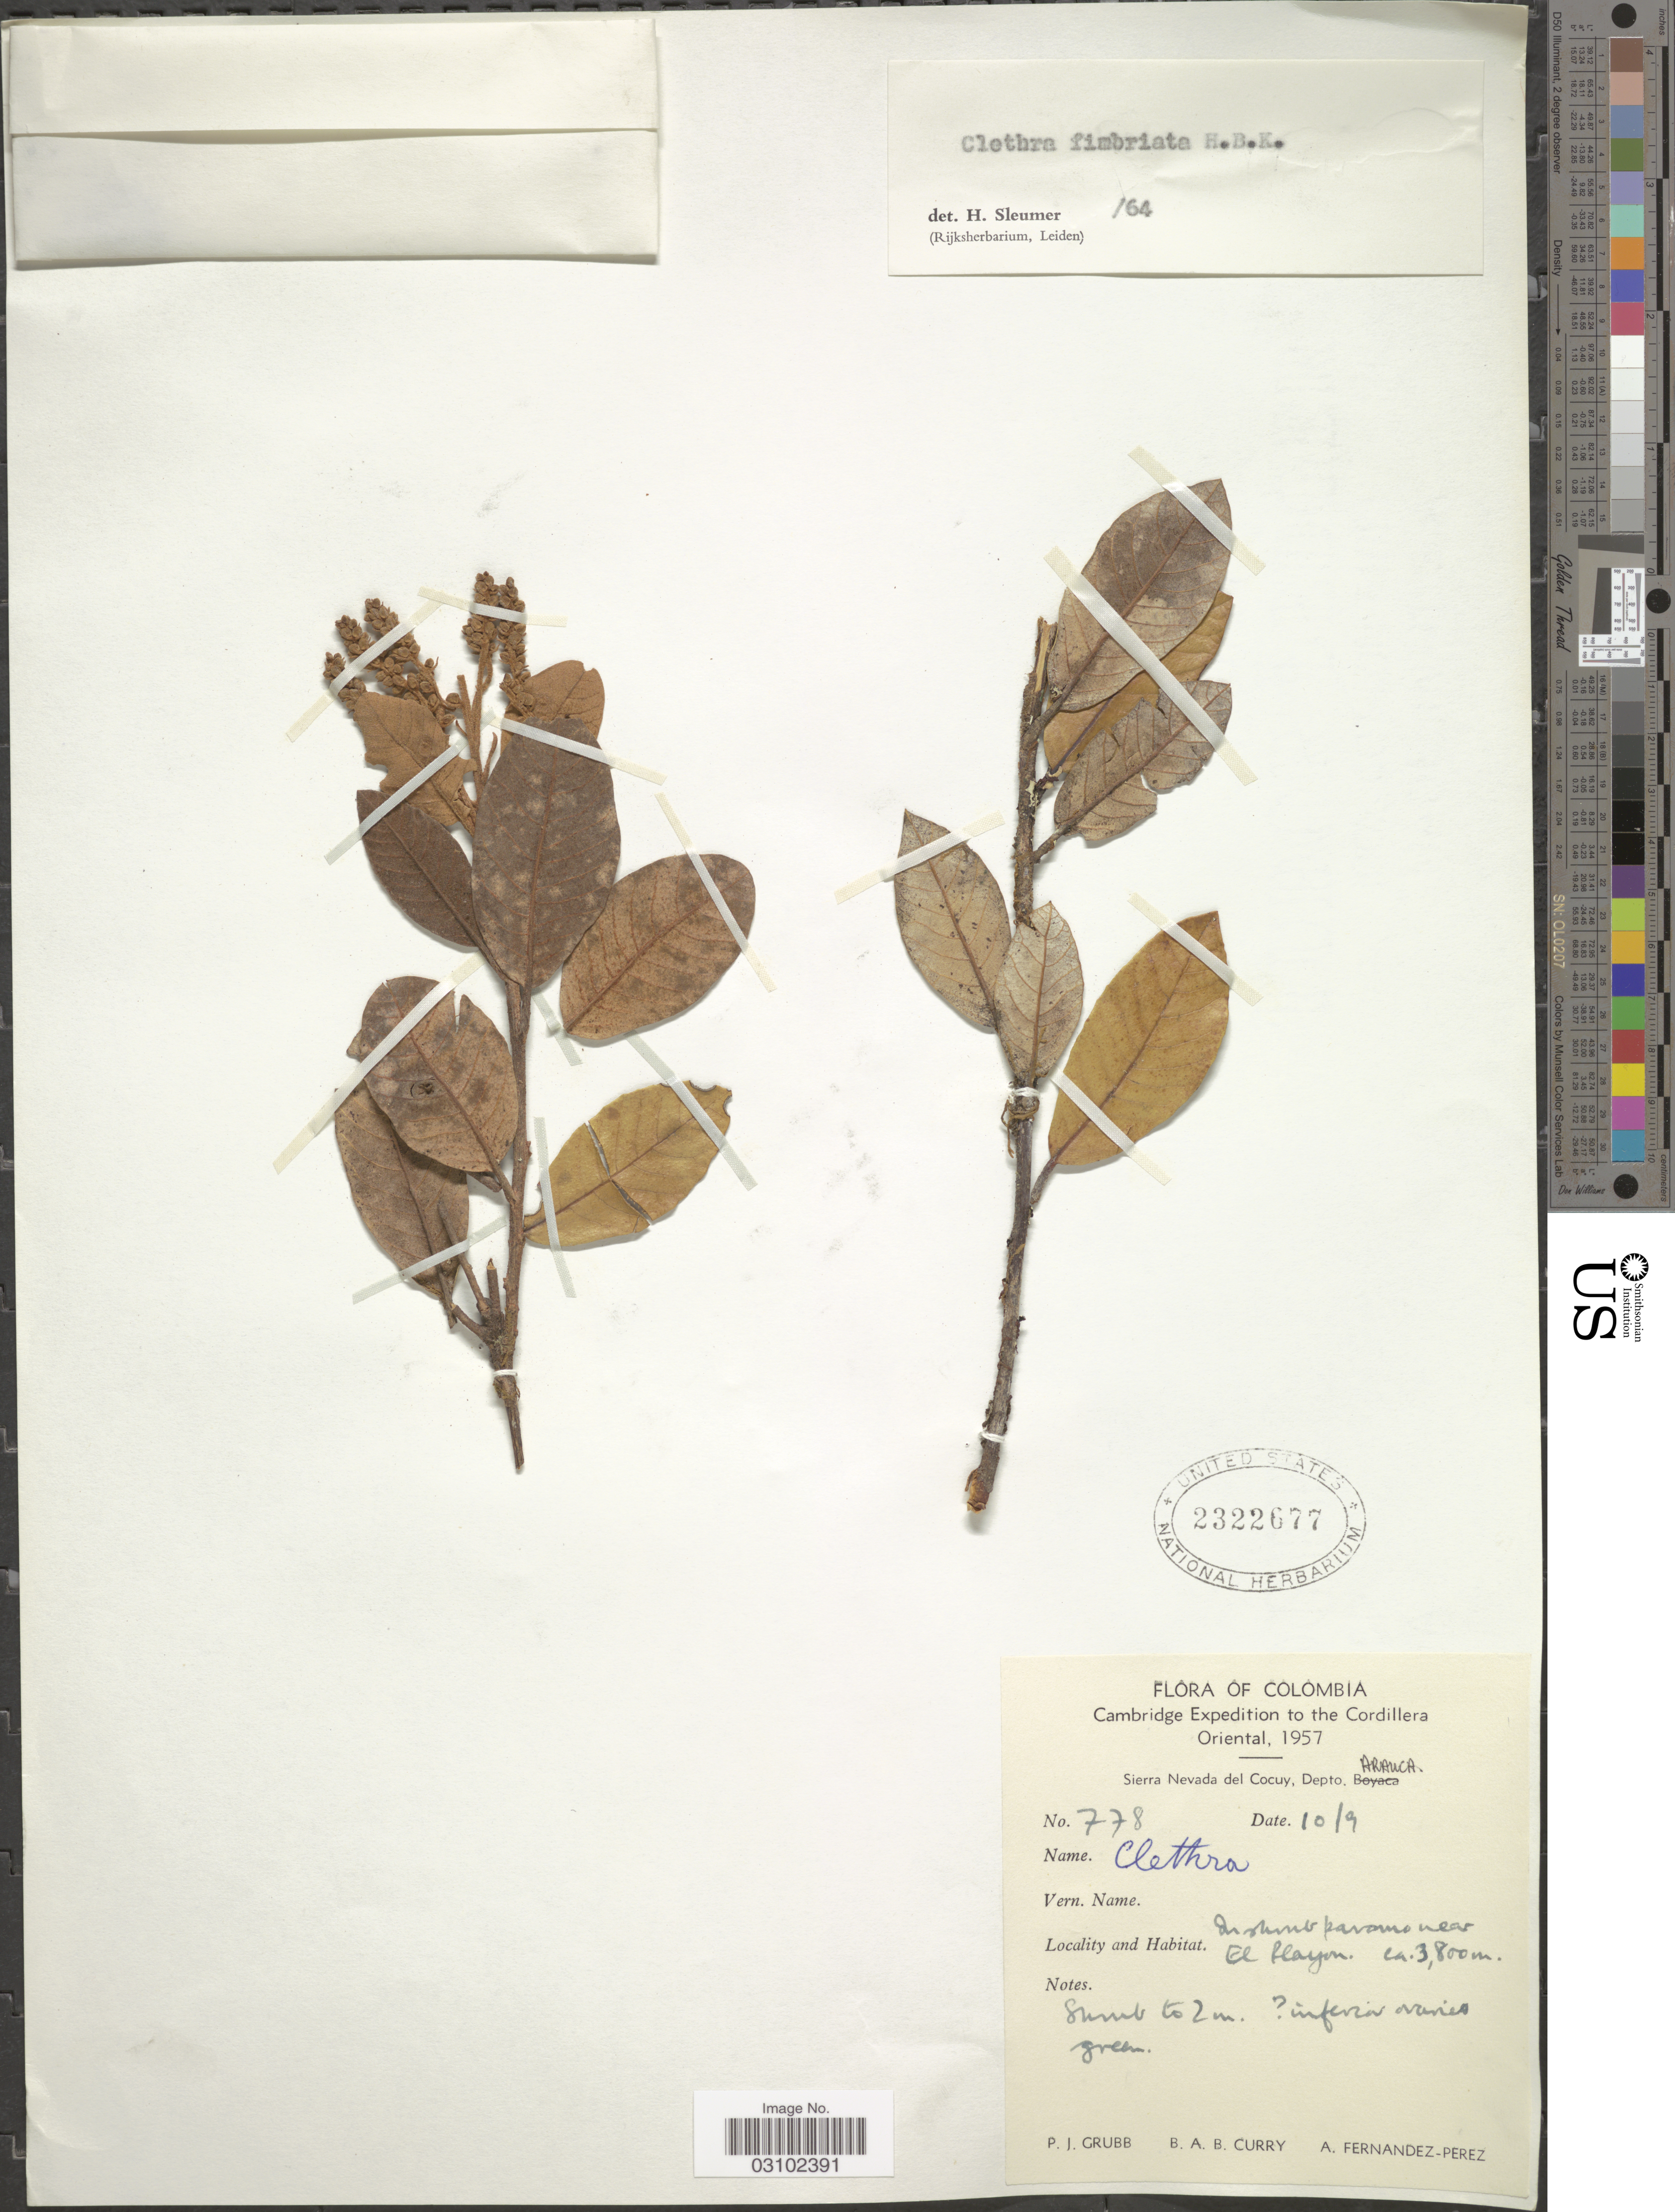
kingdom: Plantae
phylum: Tracheophyta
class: Magnoliopsida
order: Ericales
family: Clethraceae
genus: Clethra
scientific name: Clethra fimbriata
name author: Kunth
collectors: P. J. Grubb, B. A. B. Curry & A. Fernández-Pérez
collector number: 778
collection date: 1957-09-10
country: Colombia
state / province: Arauca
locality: The Cordillera Oriental, Sierra Nevada del Cocuy, Depto. Arauca. In shrub paramo near El Playon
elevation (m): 3800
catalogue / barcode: US 2322677